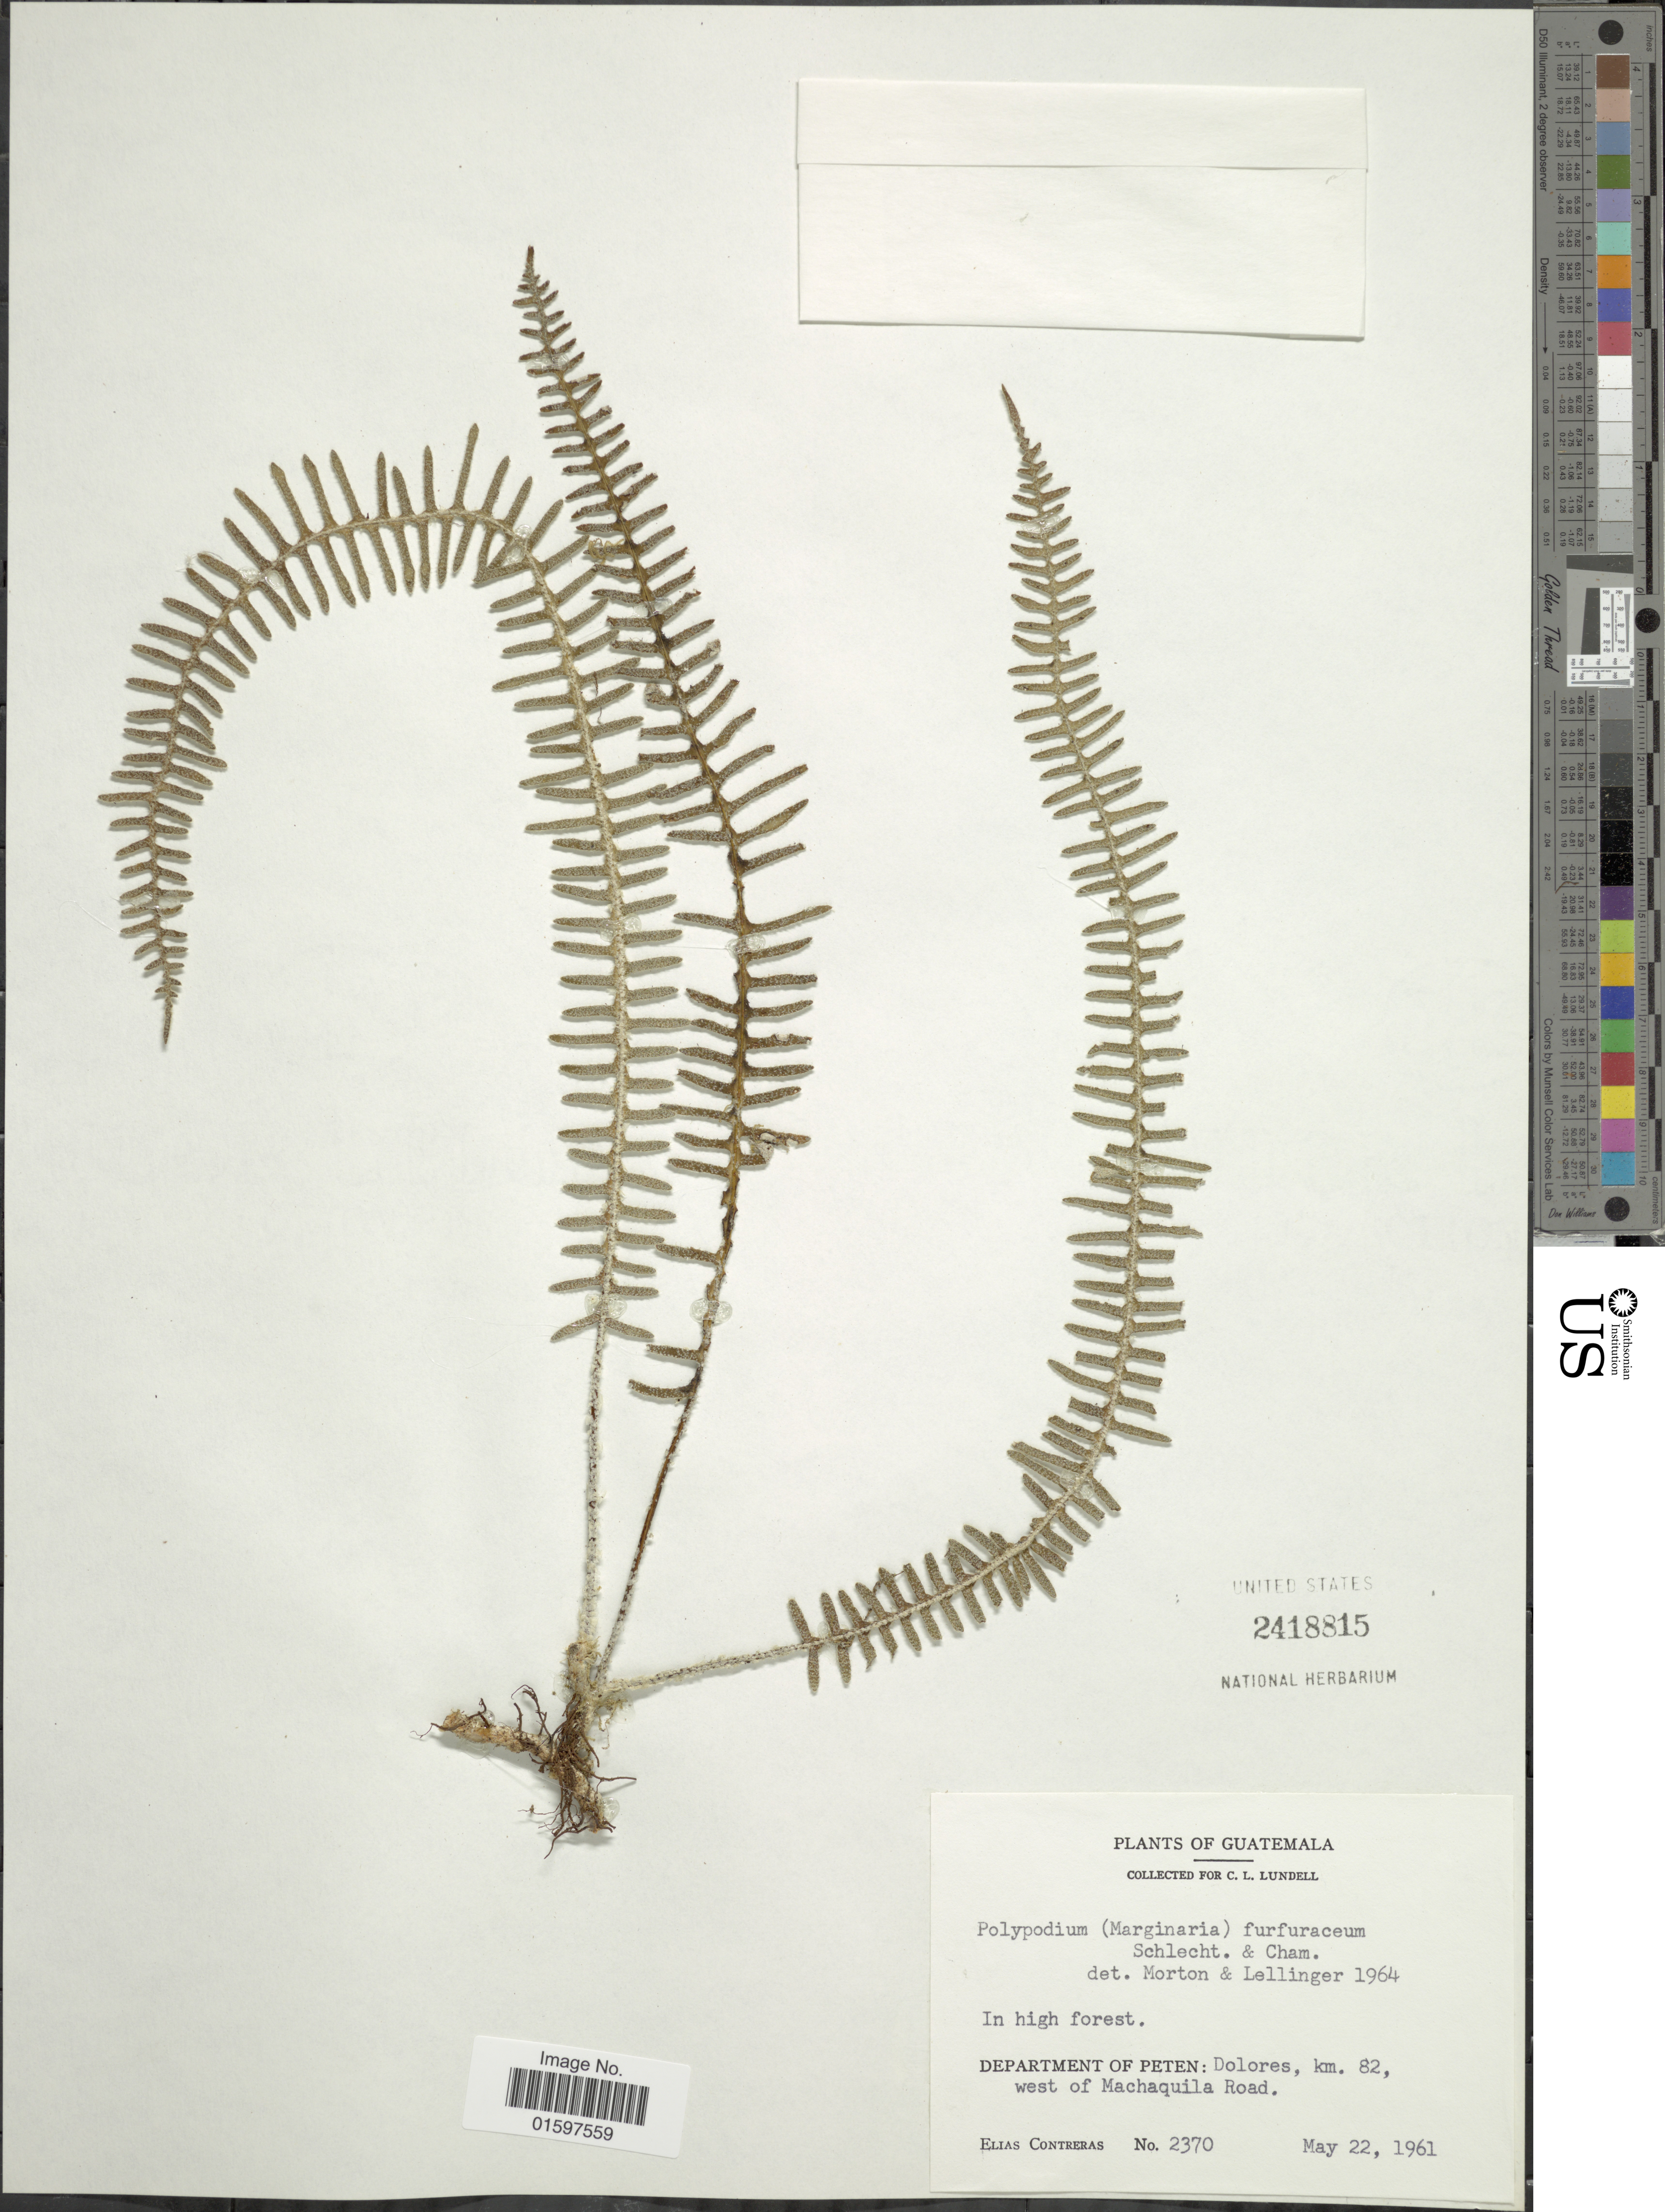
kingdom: Plantae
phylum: Tracheophyta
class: Polypodiopsida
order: Polypodiales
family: Polypodiaceae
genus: Pleopeltis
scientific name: Pleopeltis furfuracea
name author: (Schltdl. & Cham.) A.R. Sm. & Tejero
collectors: E. Contreras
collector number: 2370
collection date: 1961-05-22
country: Guatemala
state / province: El Petén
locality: In high forest, department of Peten: Dolores, km 82, west of Machaquila Road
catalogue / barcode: US 2418815